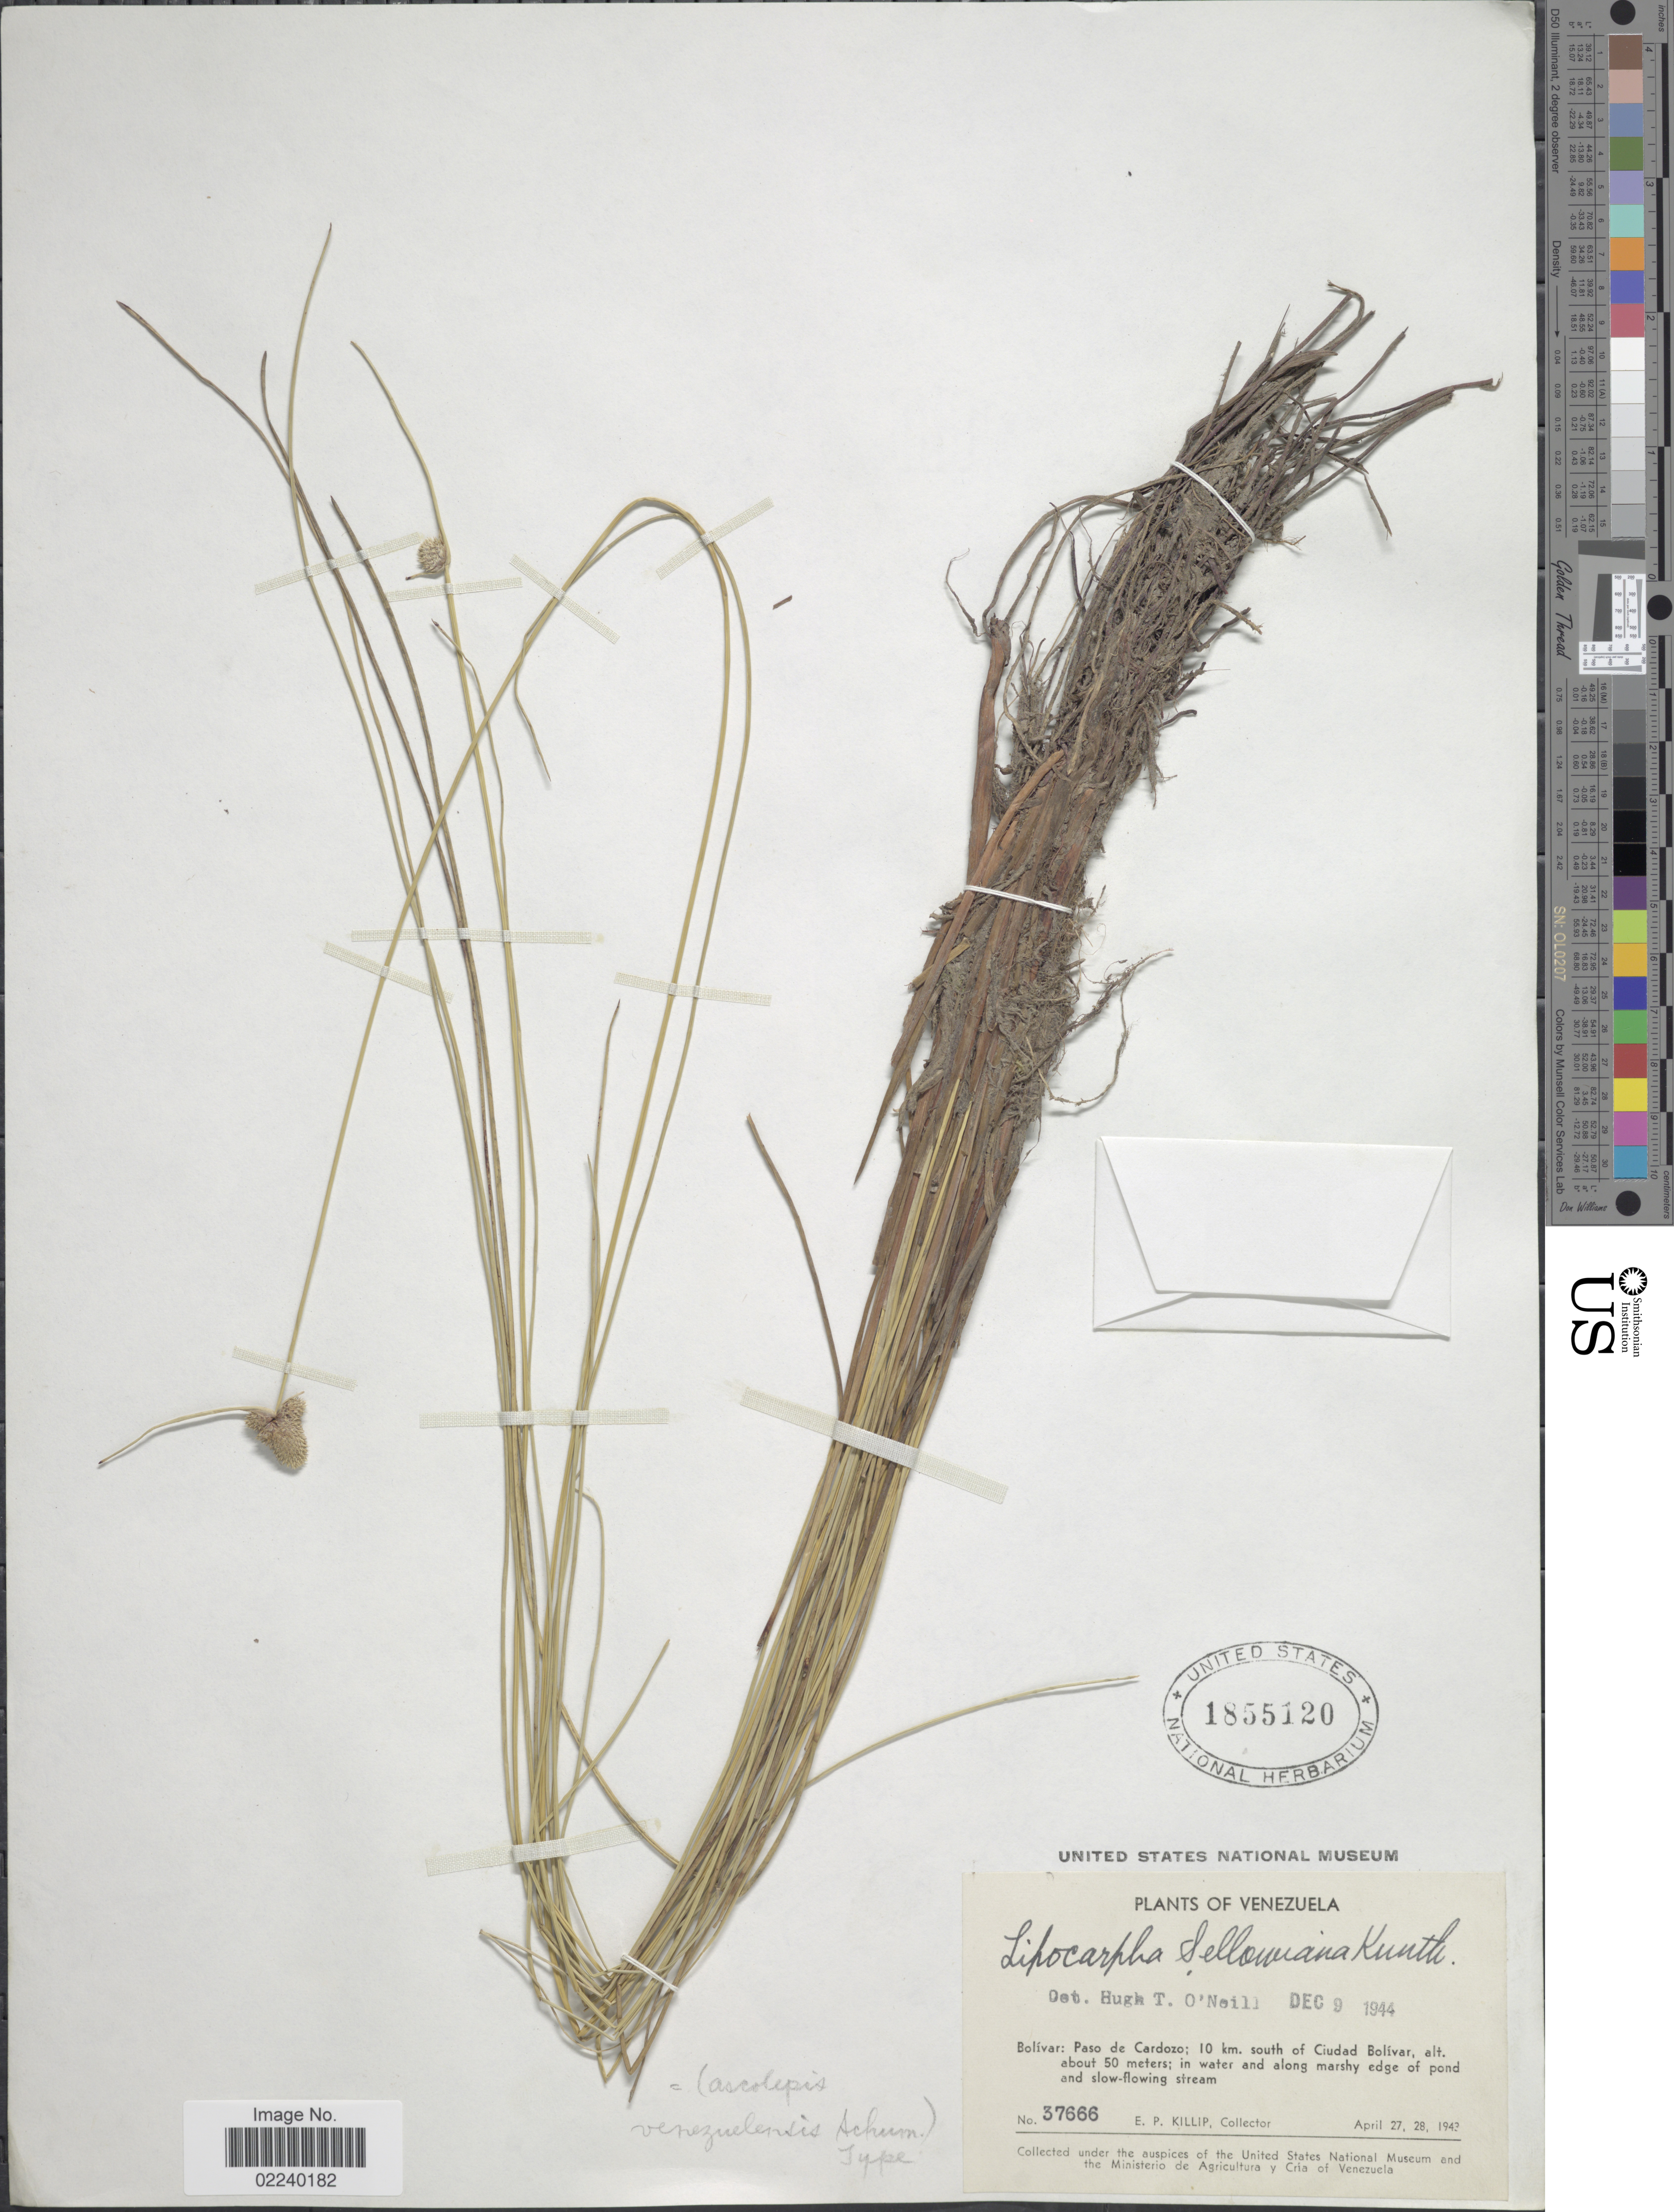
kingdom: Plantae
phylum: Tracheophyta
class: Liliopsida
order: Poales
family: Cyperaceae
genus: Cyperus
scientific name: Cyperus sellowianus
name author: (Kunth) T. Koyama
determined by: Strong, M. T., (US), Smithsonian Institution - National Museum of Natural History (UNITED STATES)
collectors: E. P. Killip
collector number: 37666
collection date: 1943-04-27/1943-04-28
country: Venezuela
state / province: Bolivar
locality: Paso de Cardozo; 10 km. south of Ciudad Bolivar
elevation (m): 50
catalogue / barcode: US 1855120